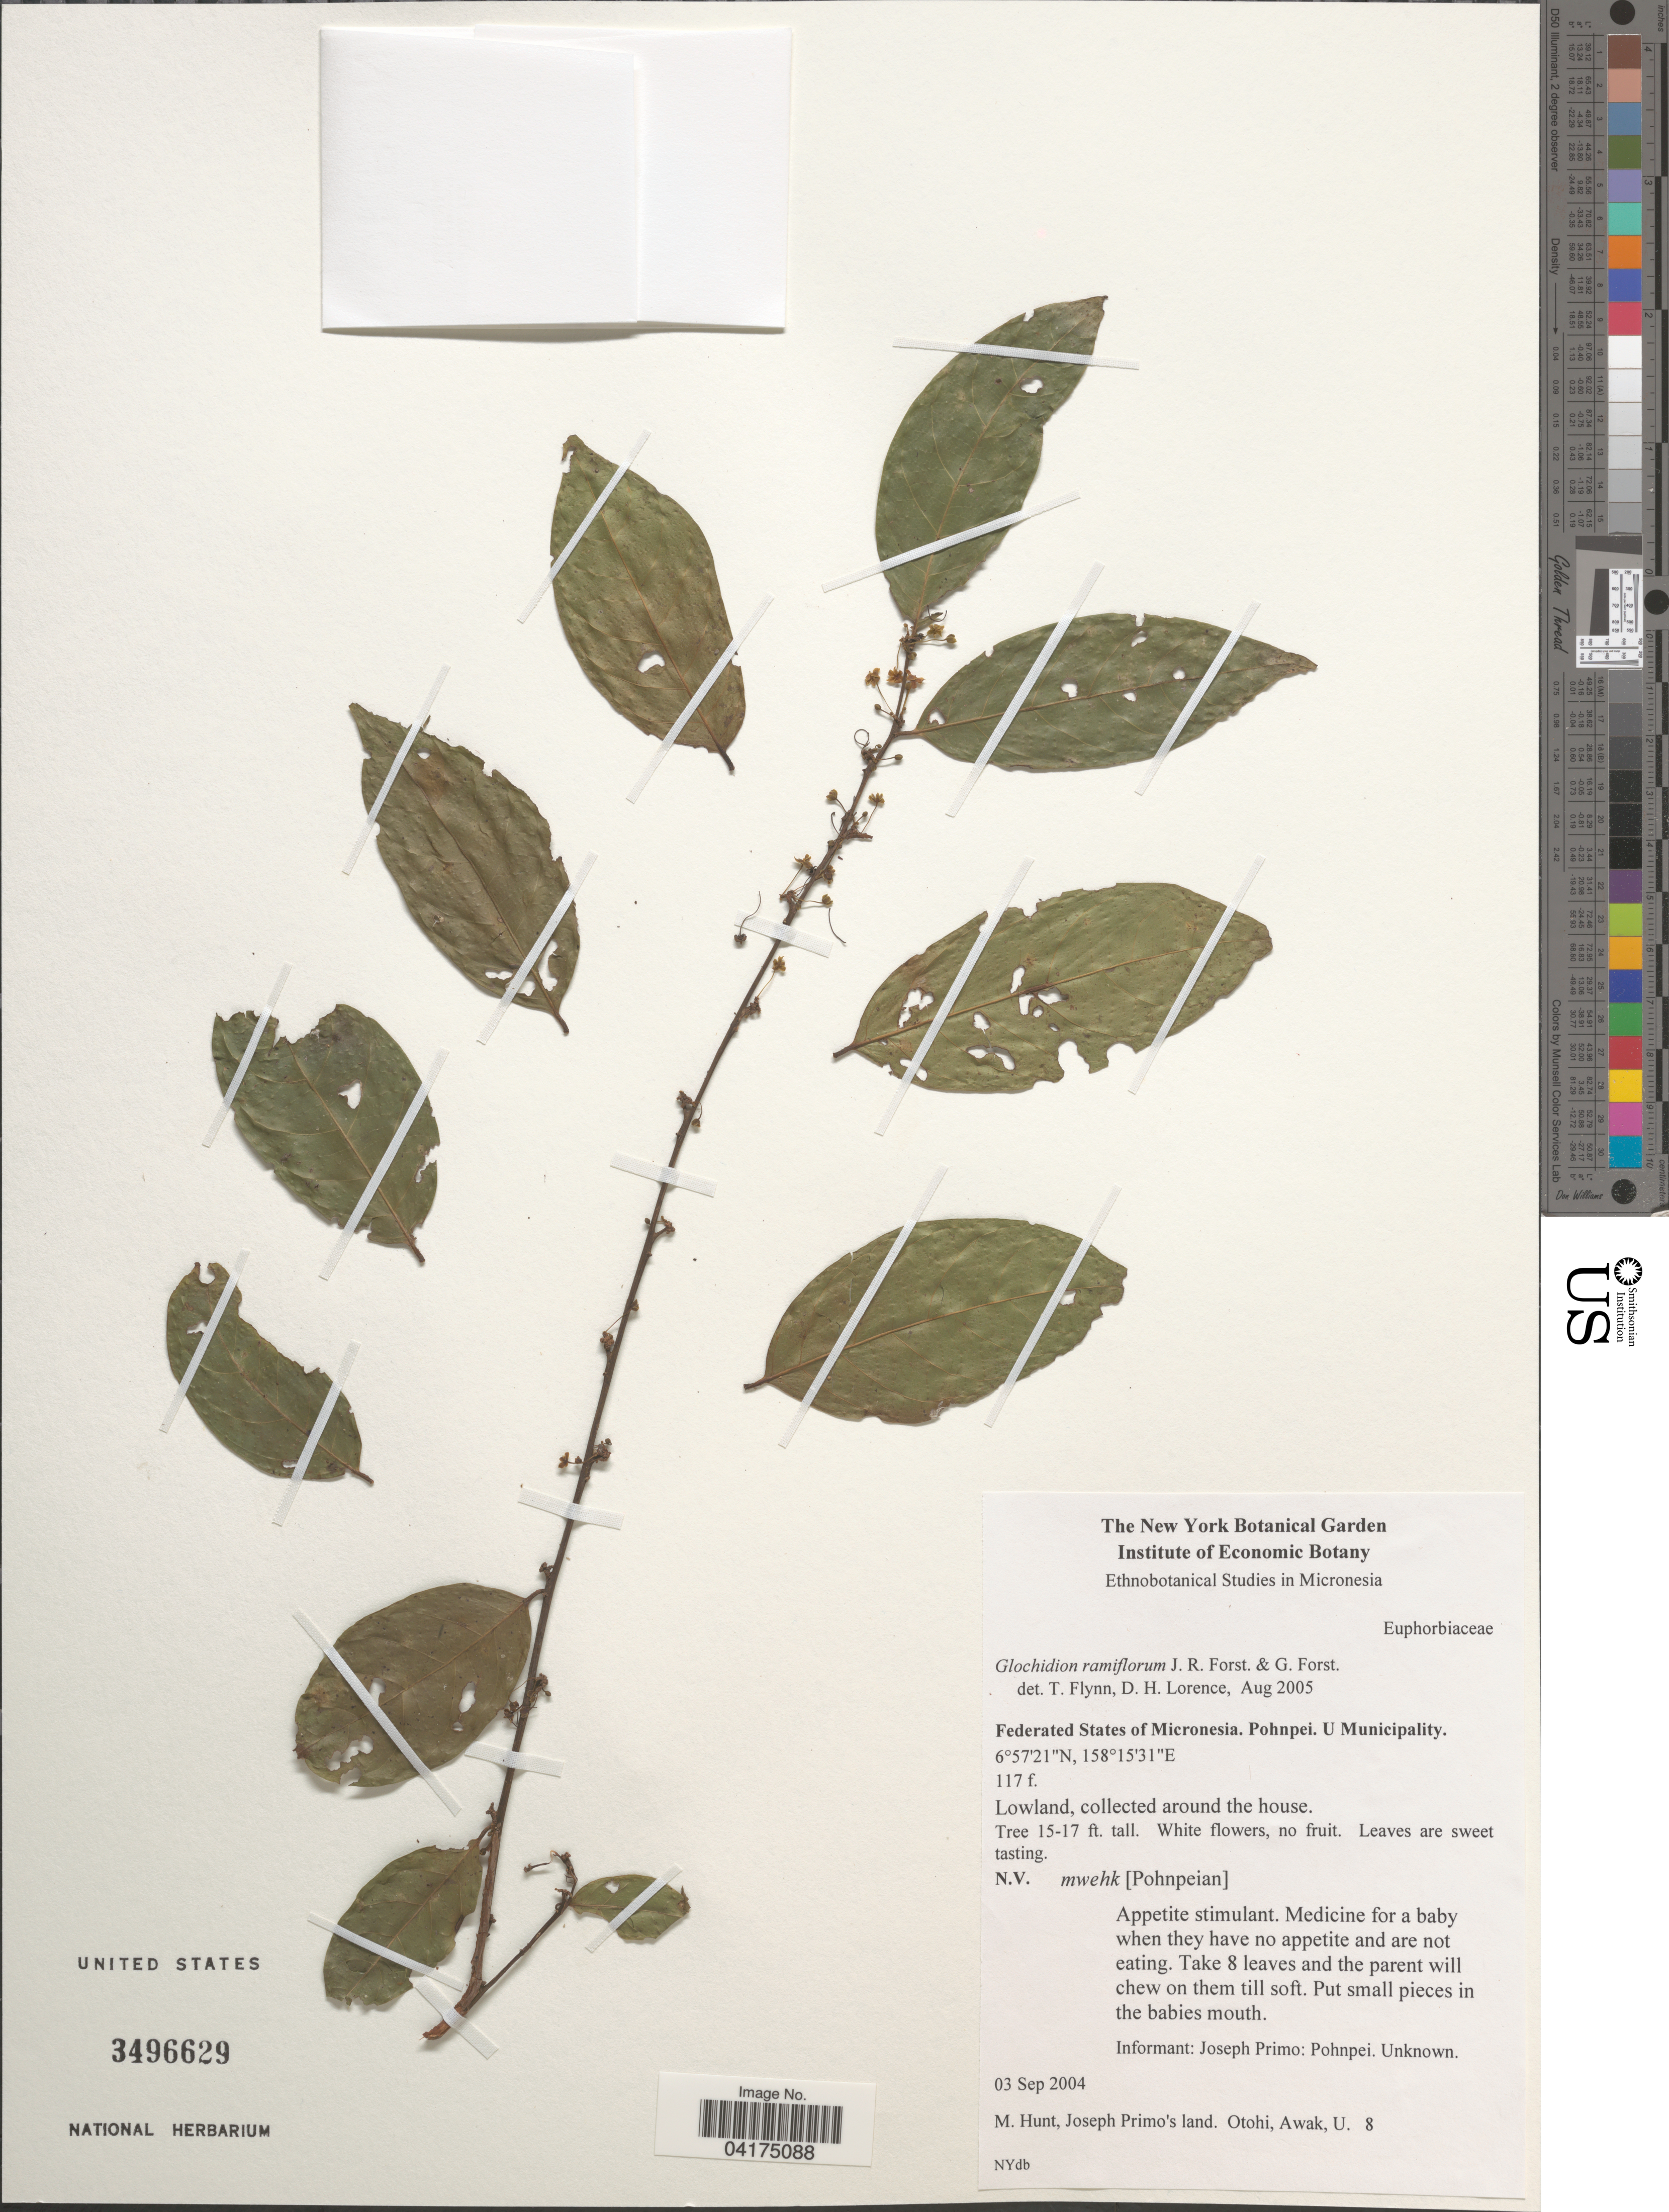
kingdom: Plantae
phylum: Tracheophyta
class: Magnoliopsida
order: Malpighiales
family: Phyllanthaceae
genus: Glochidion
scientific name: Glochidion ramiflorum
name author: J.R. Forst. & G. Forst.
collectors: M. Hunt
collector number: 8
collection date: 2004-09-03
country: Micronesia, Federated States of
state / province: Pohnpei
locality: U Municipality.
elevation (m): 36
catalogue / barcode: US 3496629